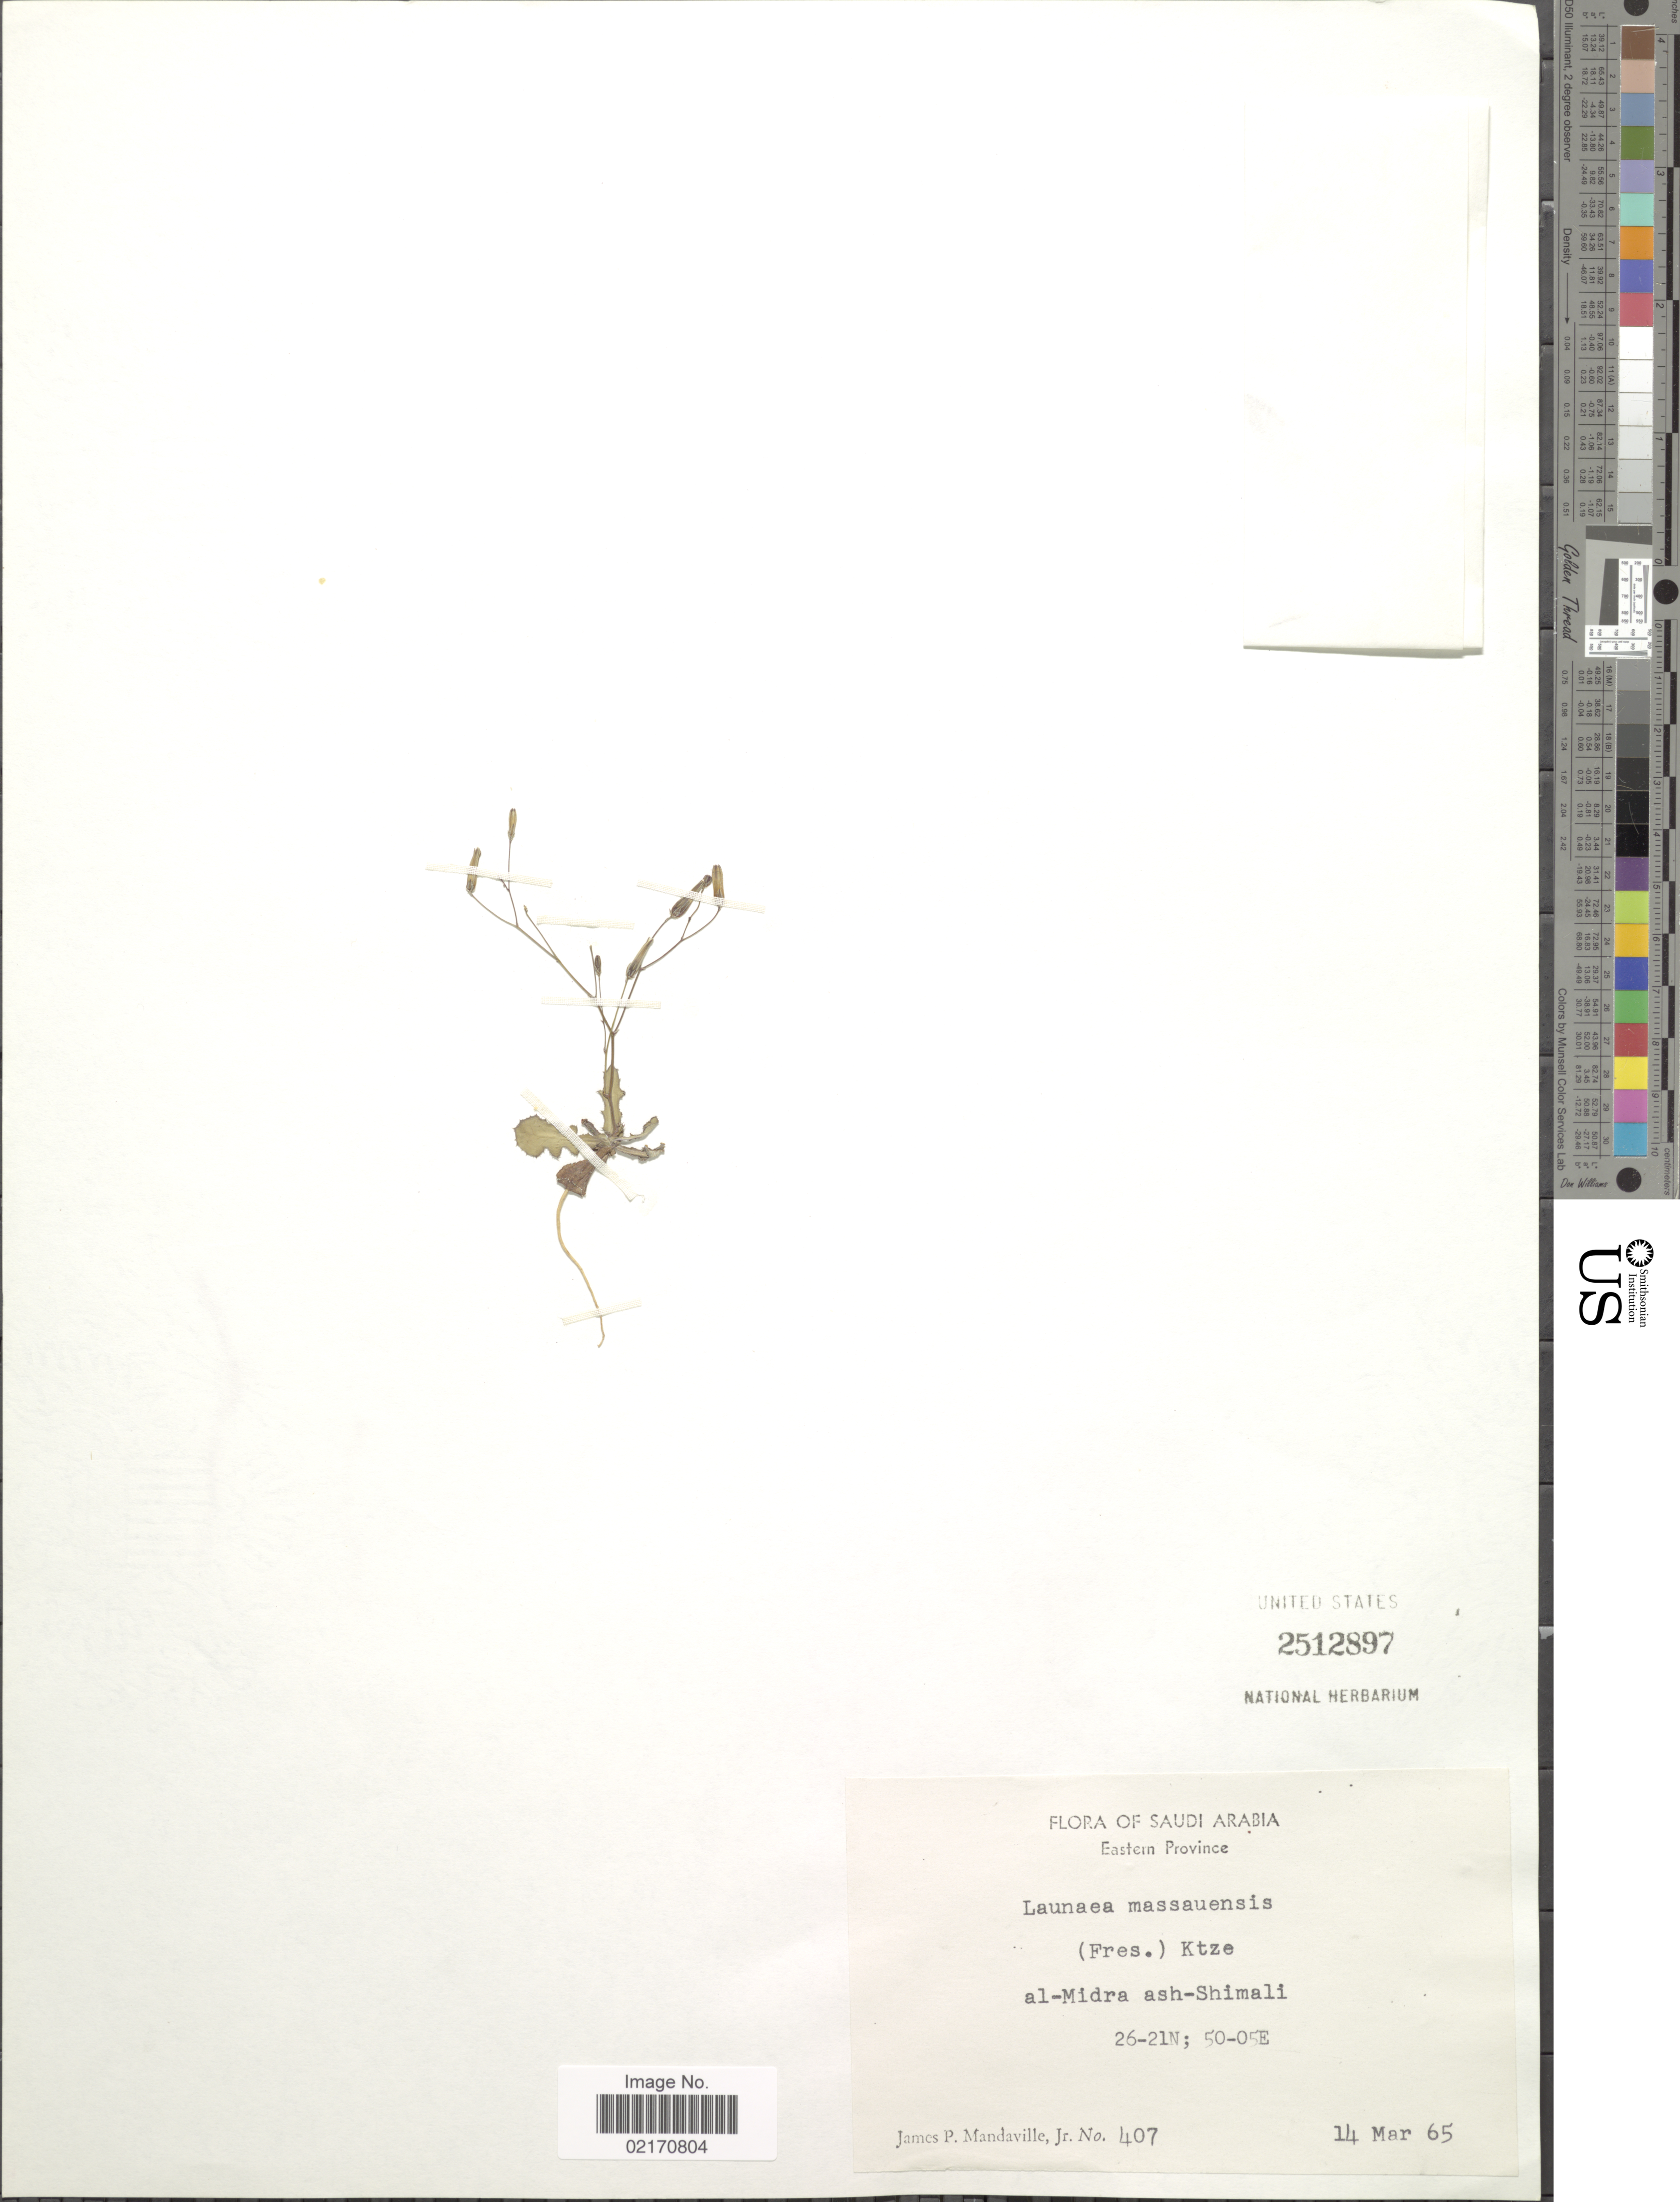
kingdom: Plantae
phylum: Tracheophyta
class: Magnoliopsida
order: Asterales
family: Asteraceae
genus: Launaea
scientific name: Launaea massavensis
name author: (Fresen.) Kuntze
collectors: J. Mandaville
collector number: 407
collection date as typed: Transcribed d/m/y: 14/3/65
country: Saudi Arabia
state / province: Ash Sharqiyah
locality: Eastern Province, al-Midra ash-Shimali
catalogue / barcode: US 2512897